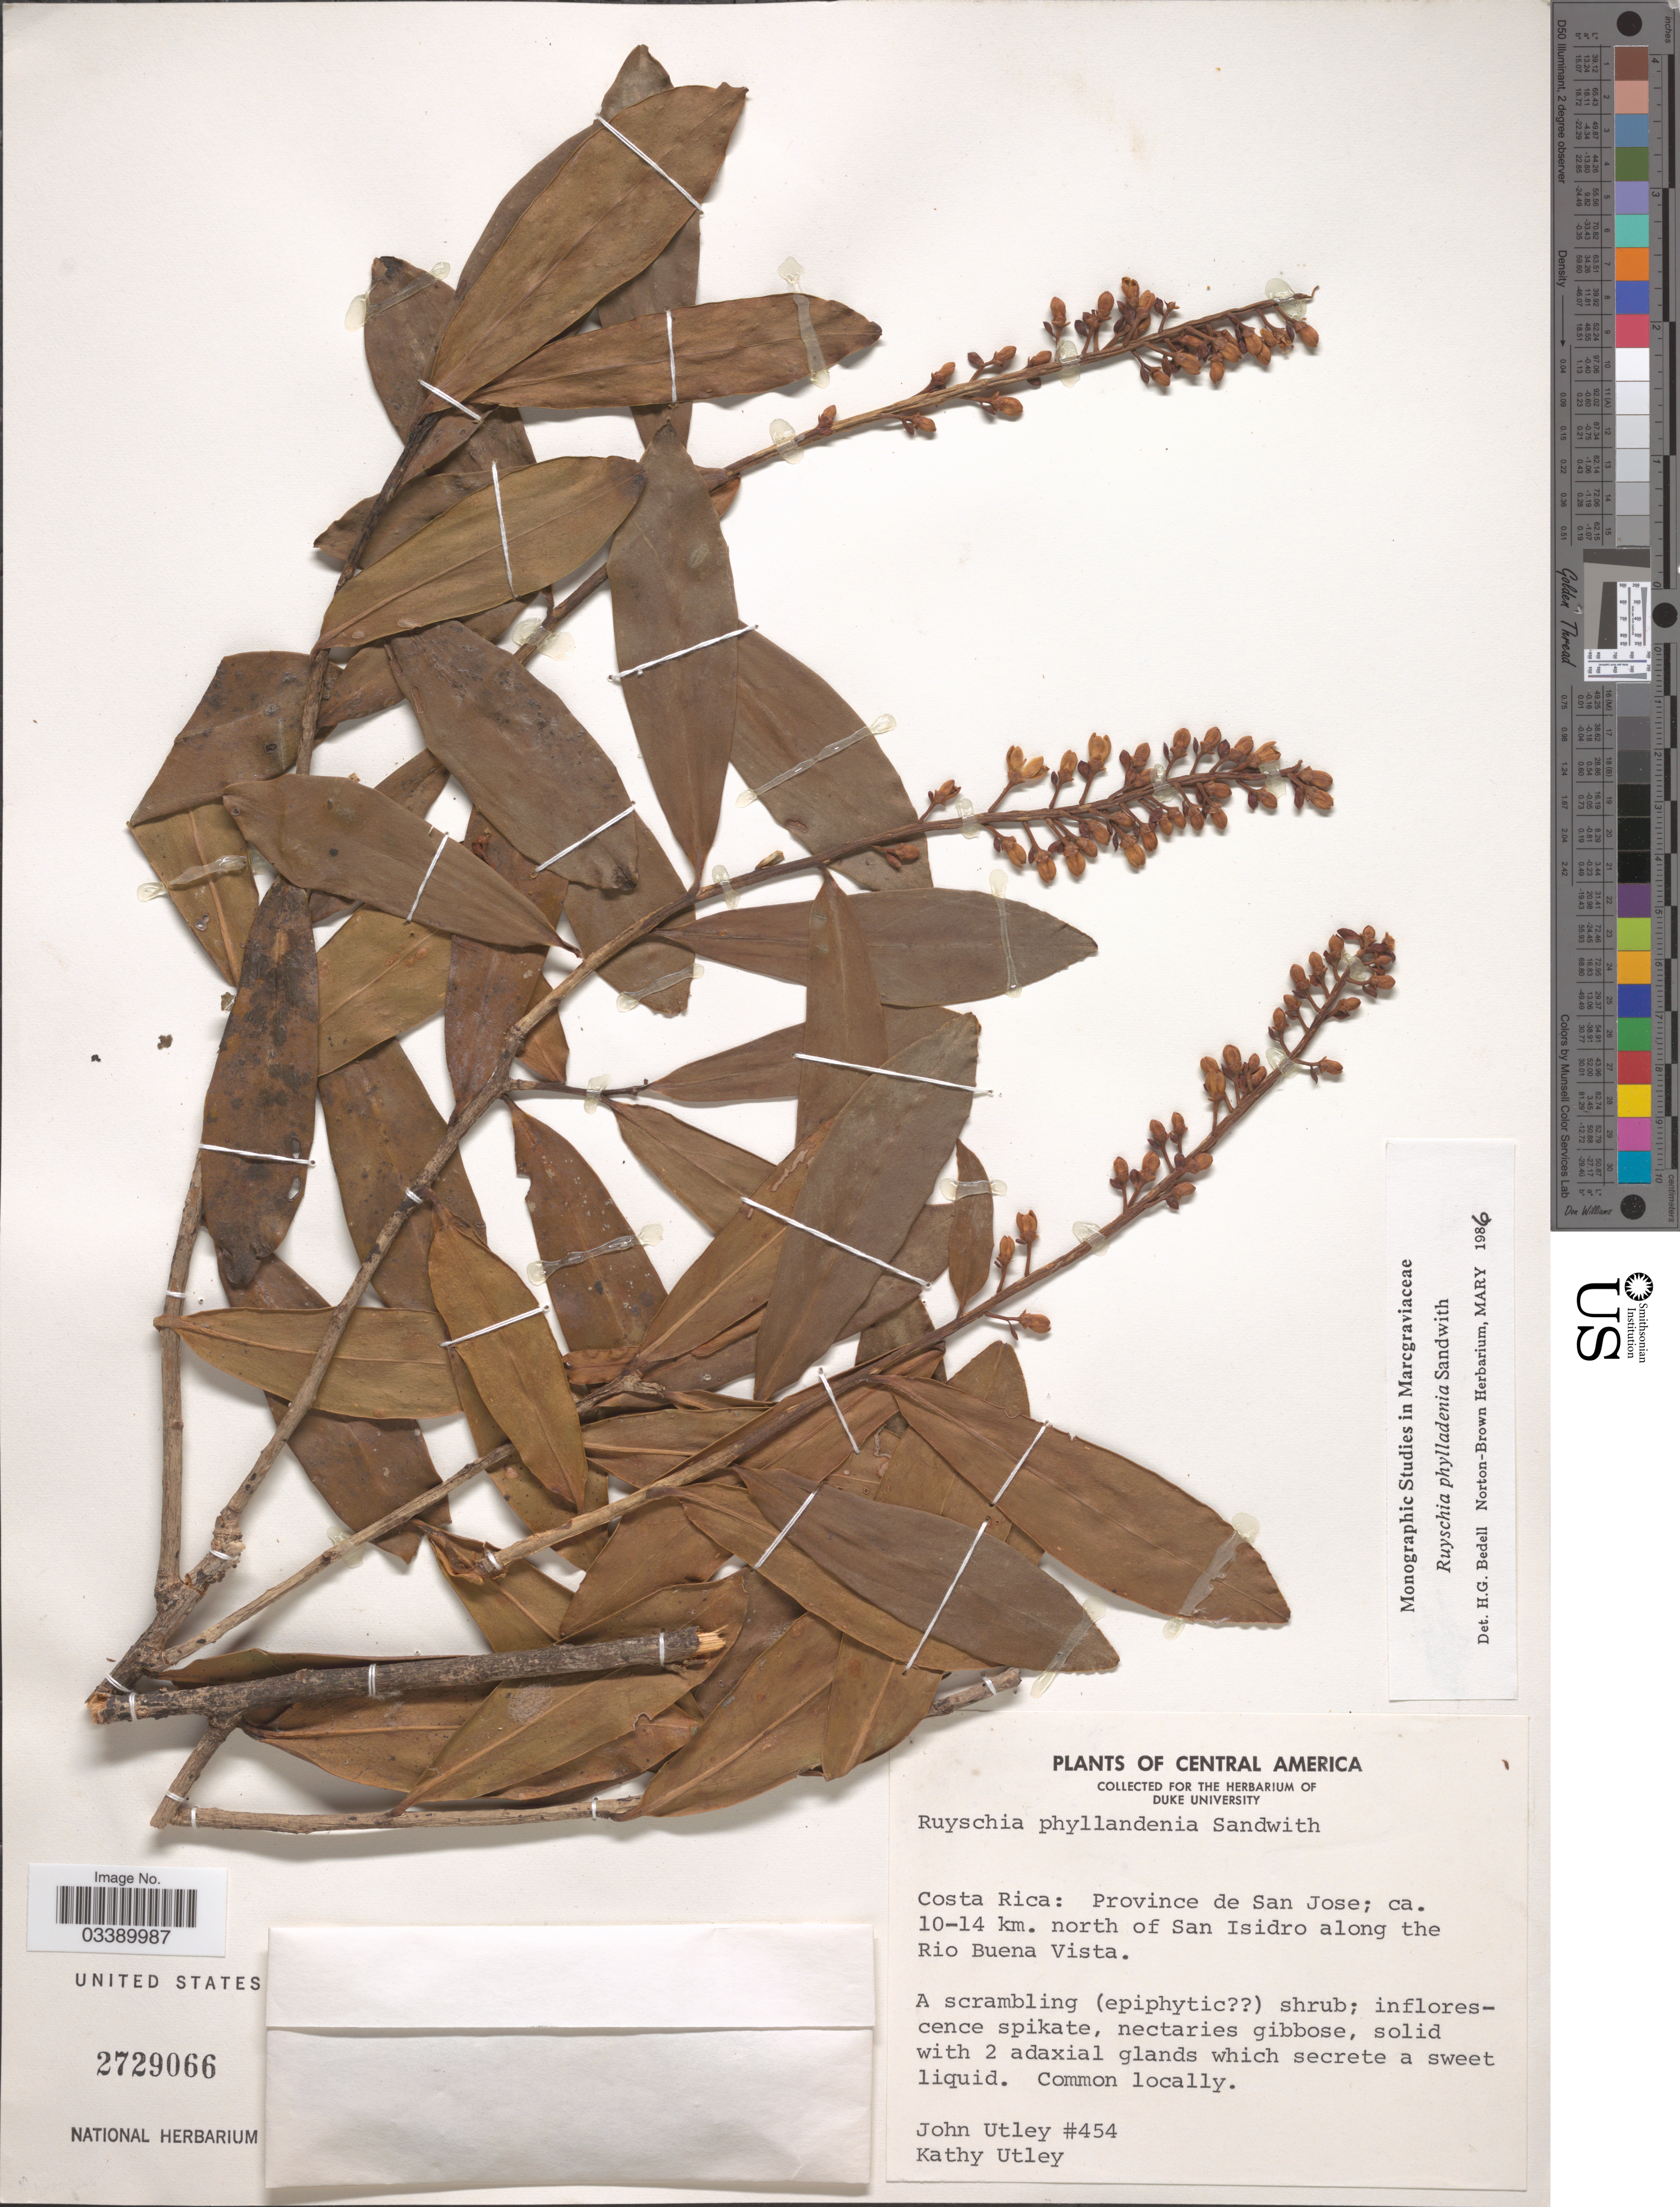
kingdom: Plantae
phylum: Tracheophyta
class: Magnoliopsida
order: Ericales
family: Marcgraviaceae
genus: Ruyschia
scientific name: Ruyschia phylladenia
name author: Sandwith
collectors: J. F. Utley & K. Burt-Utley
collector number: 454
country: Uruguay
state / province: San Jose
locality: Ca. 10-14 km. north of San Isidro along the Rio Buena Vista.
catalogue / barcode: US 2729066